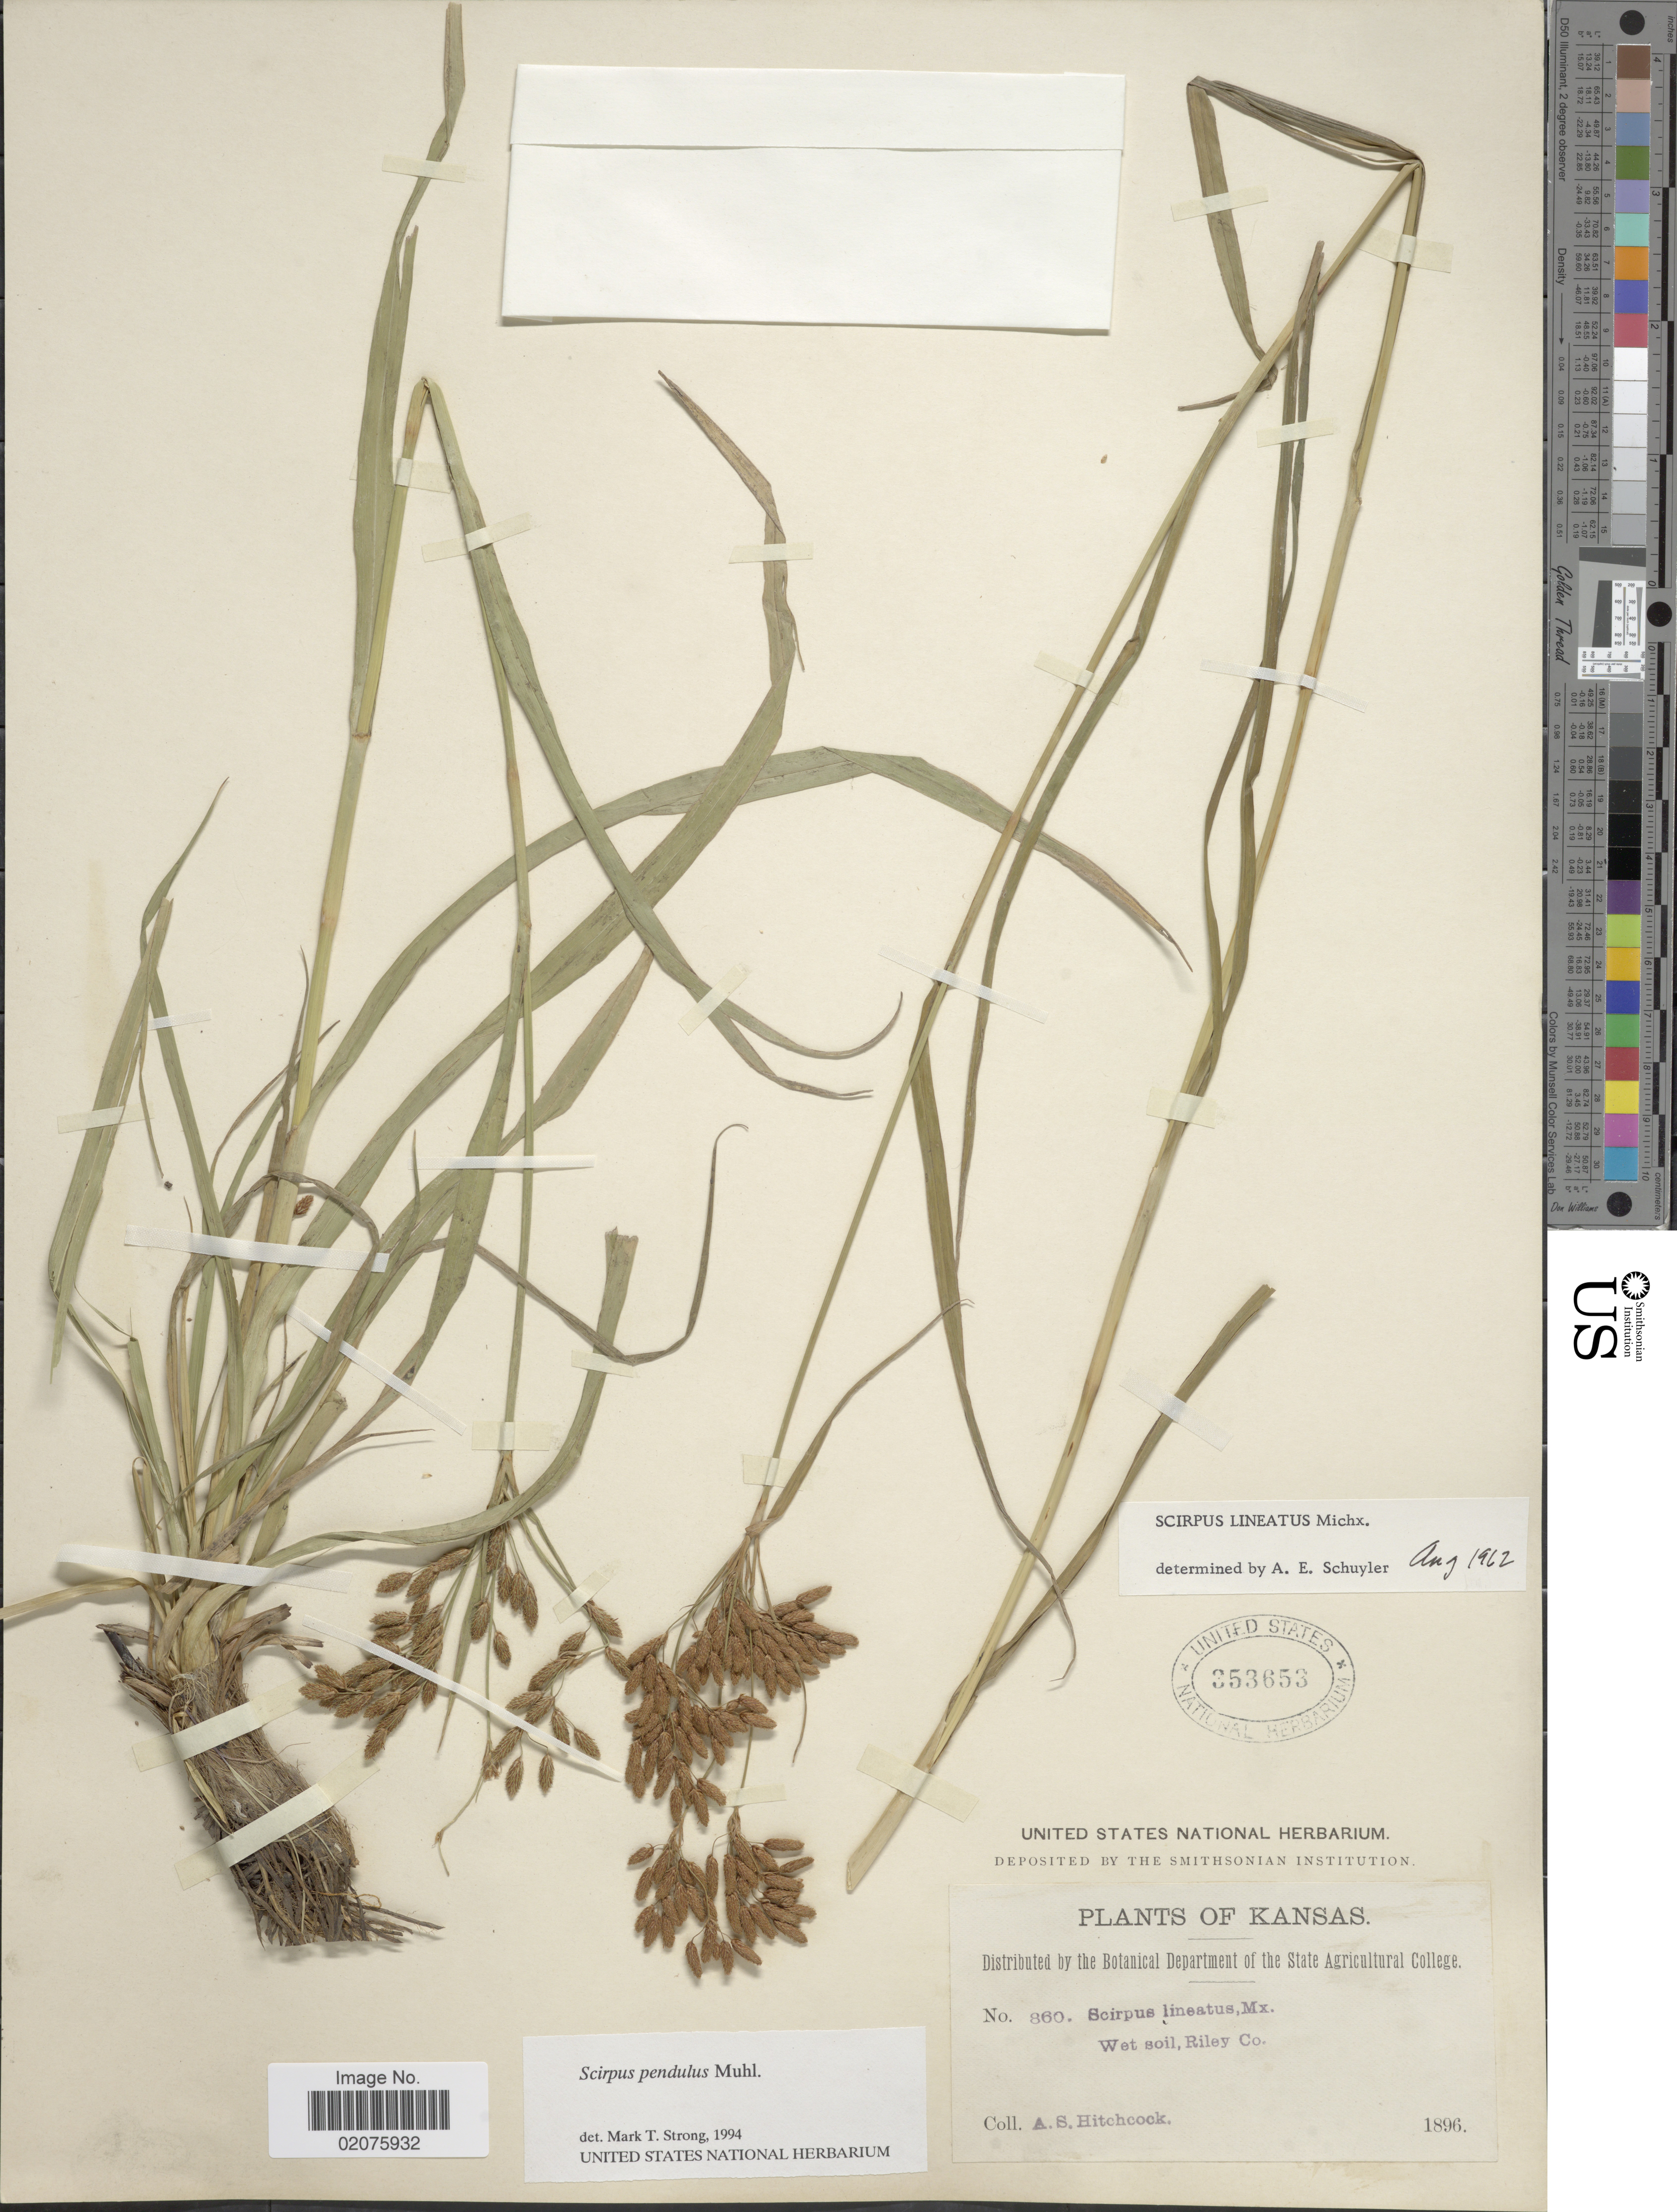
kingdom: Plantae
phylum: Tracheophyta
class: Liliopsida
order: Poales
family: Cyperaceae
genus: Scirpus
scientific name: Scirpus pendulus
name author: Muhl.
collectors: A. S. Hitchcock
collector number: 860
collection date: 1896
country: United States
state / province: Kansas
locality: Wet soil, Riley Co,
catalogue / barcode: US 353653